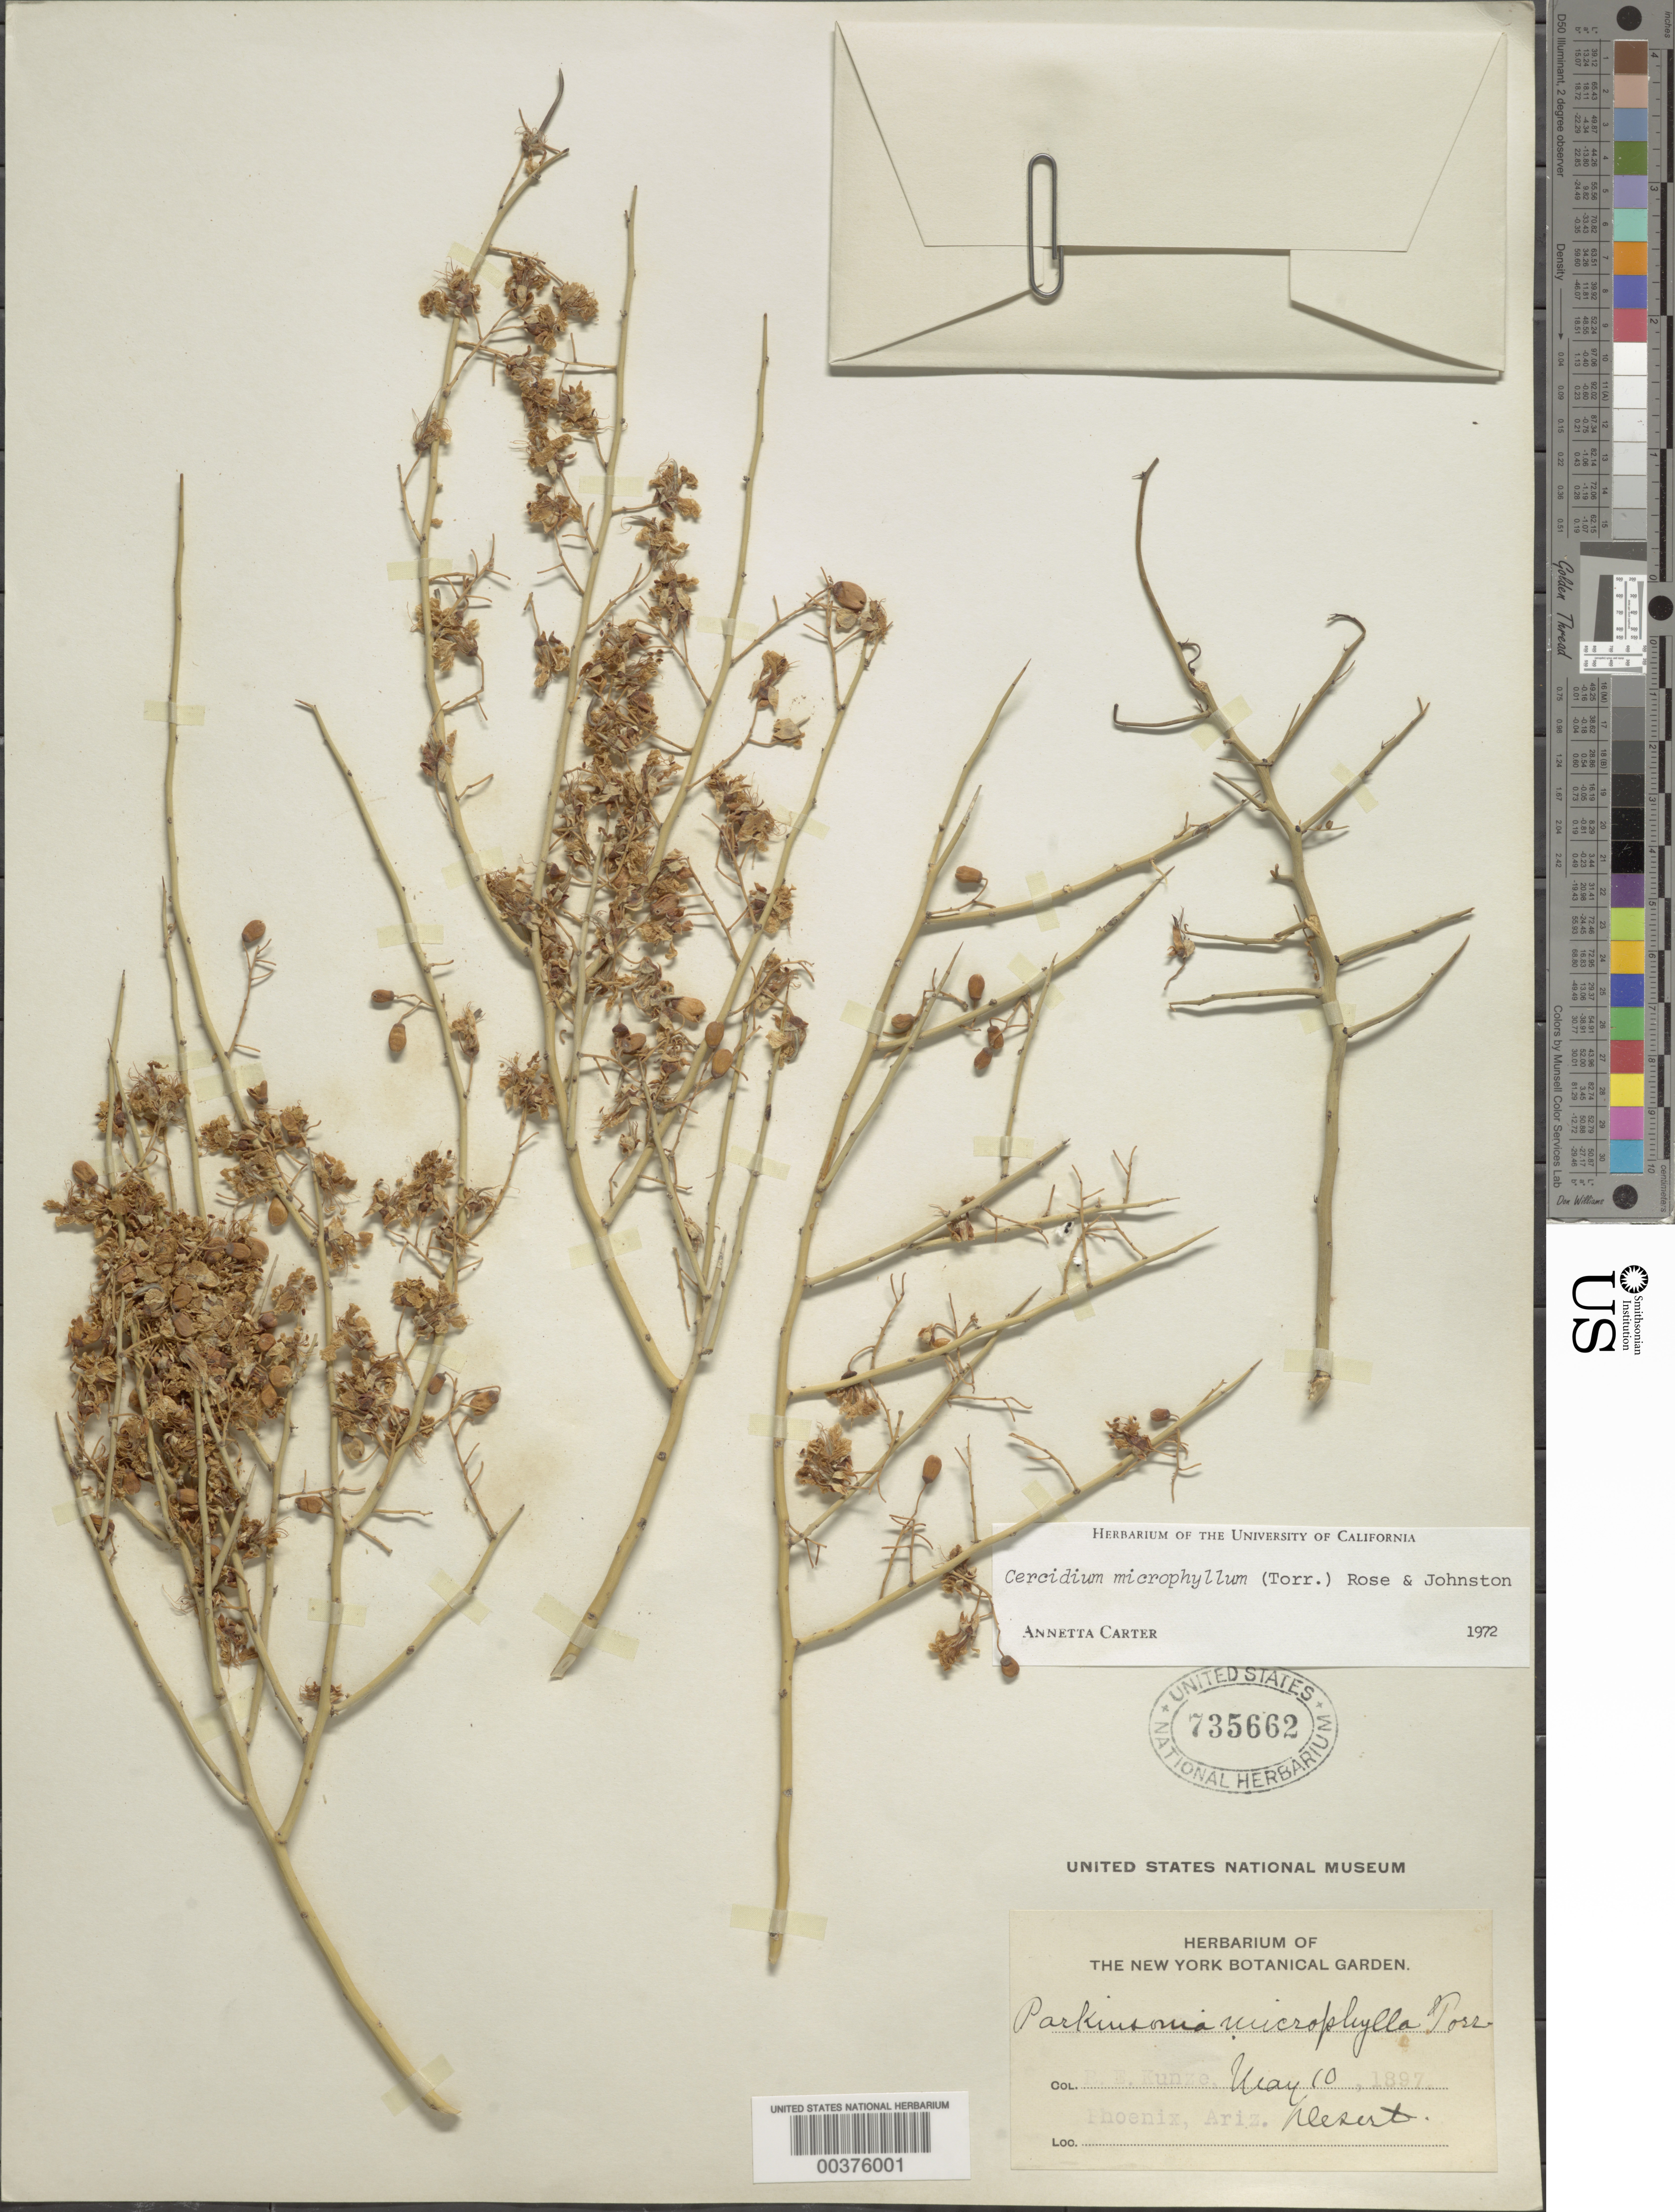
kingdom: Plantae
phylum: Tracheophyta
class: Magnoliopsida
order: Fabales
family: Fabaceae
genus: Parkinsonia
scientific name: Parkinsonia microphylla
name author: Torr.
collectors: R. E. Kunze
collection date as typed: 10 May 1897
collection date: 1897-05-10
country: United States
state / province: Arizona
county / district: Maricopa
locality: Phoenix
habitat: Desert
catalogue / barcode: US 735662